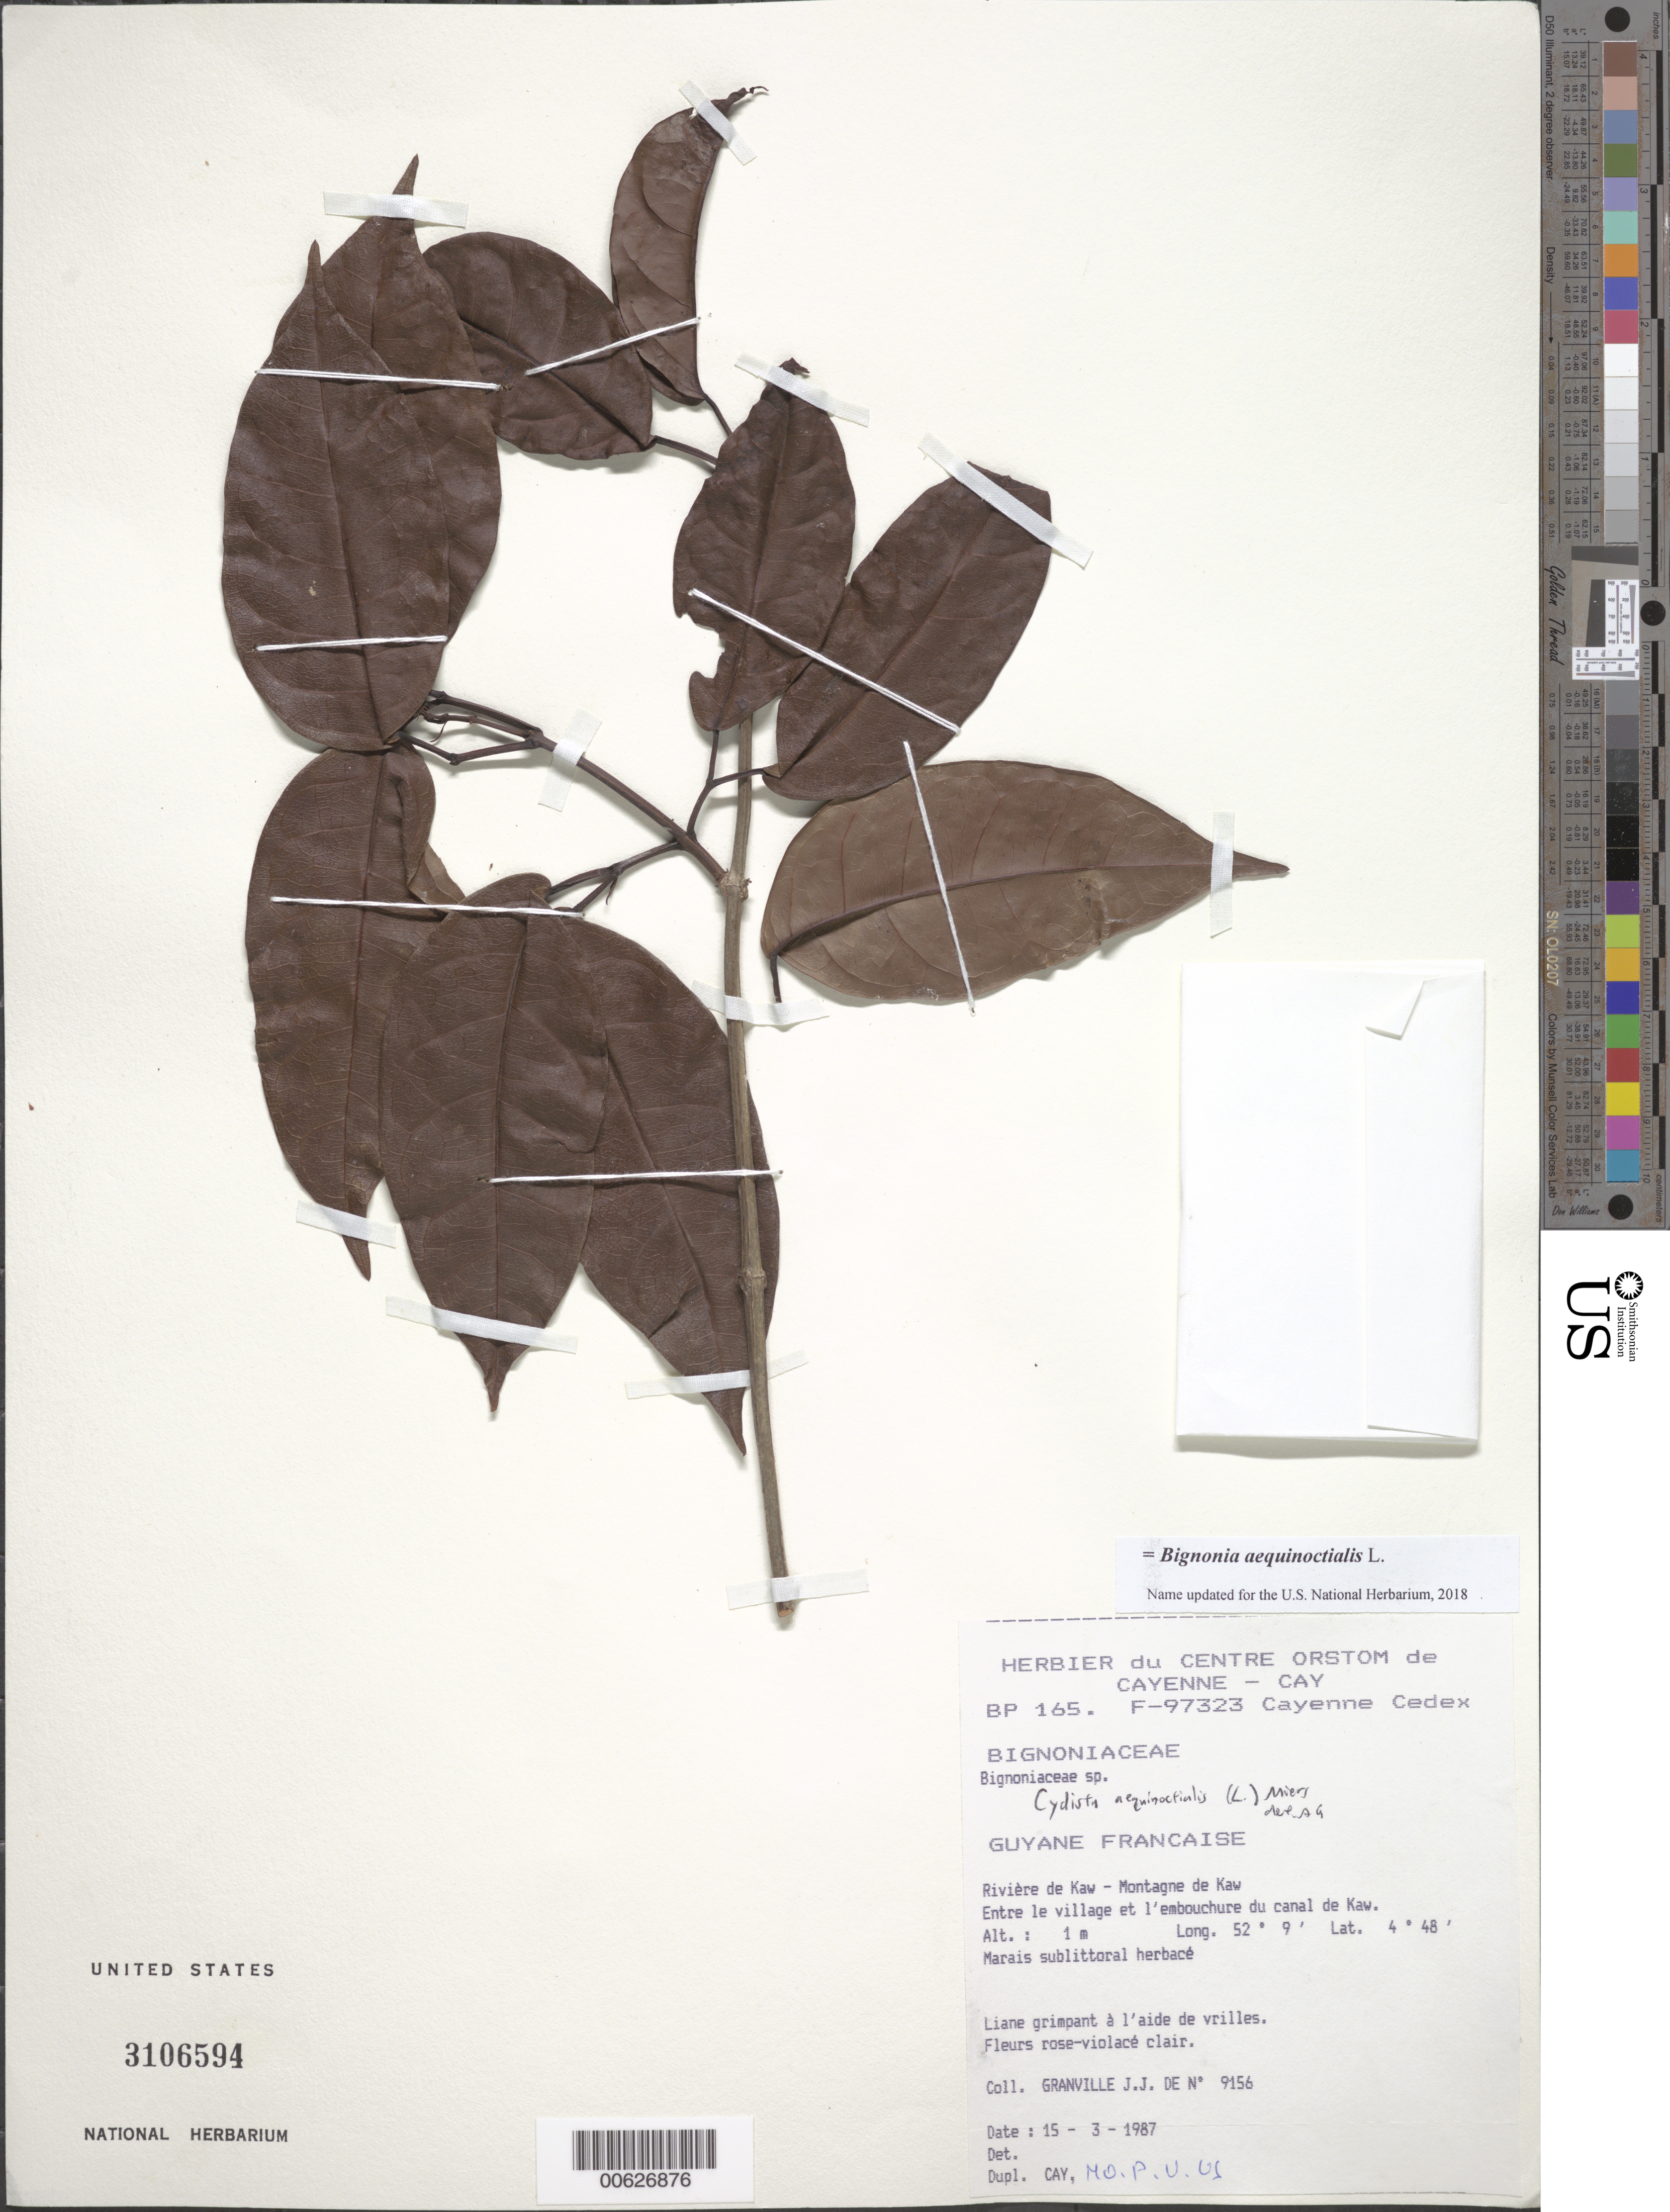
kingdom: Plantae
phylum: Tracheophyta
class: Magnoliopsida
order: Lamiales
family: Bignoniaceae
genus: Bignonia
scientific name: Bignonia aequinoctialis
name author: L.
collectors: J.-J. de Granville et al.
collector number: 9156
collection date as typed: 15-Mar-87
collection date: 1987-03-15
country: French Guiana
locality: Rivière de Kaw, Montagne de Kaw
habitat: Marais sublittoral herbace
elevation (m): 1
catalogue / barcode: US 3106594